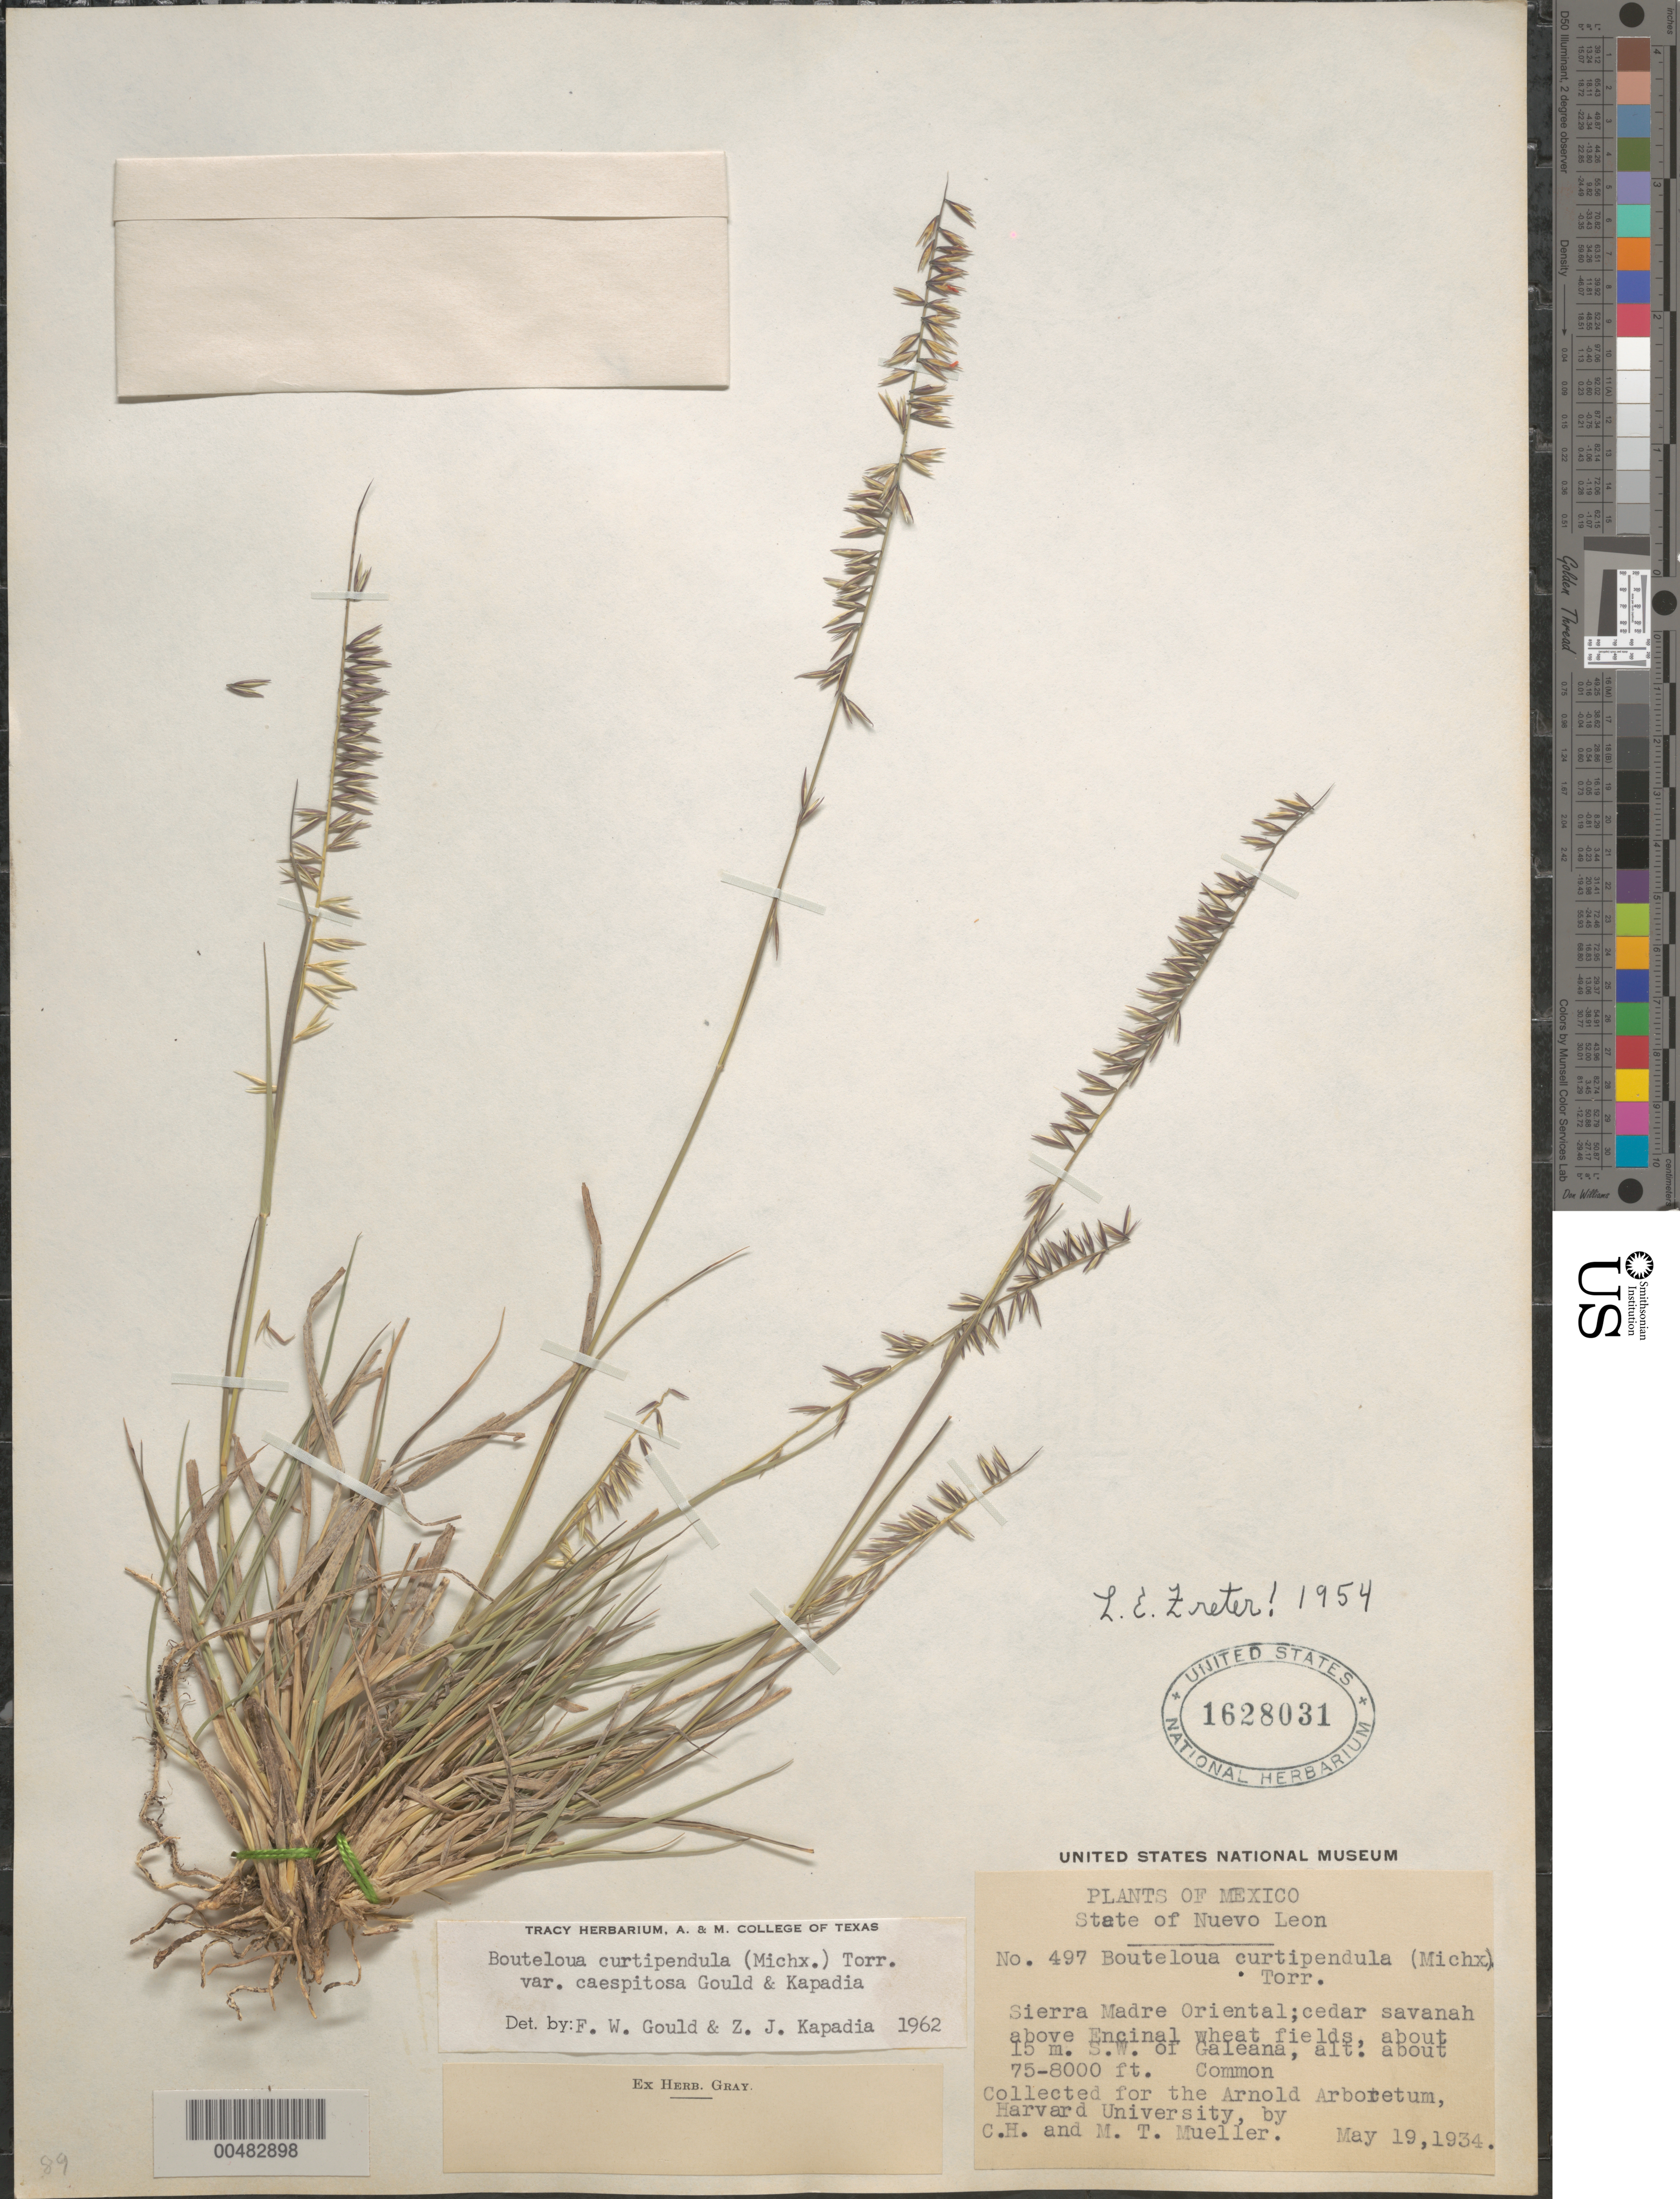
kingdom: Plantae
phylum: Tracheophyta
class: Liliopsida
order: Poales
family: Poaceae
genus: Bouteloua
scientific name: Bouteloua curtipendula var. caespitosa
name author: Gould & Kapadia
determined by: Gould, F. W.; Kapadia, Zarir J.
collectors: C. H. Mueller & M. Mueller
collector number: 497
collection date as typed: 19 May 1934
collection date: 1934-05-19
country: Mexico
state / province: Nuevo León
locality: Sierra Madre Oriental, about 15 mi SW of Galeana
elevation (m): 2286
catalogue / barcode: US 1628031